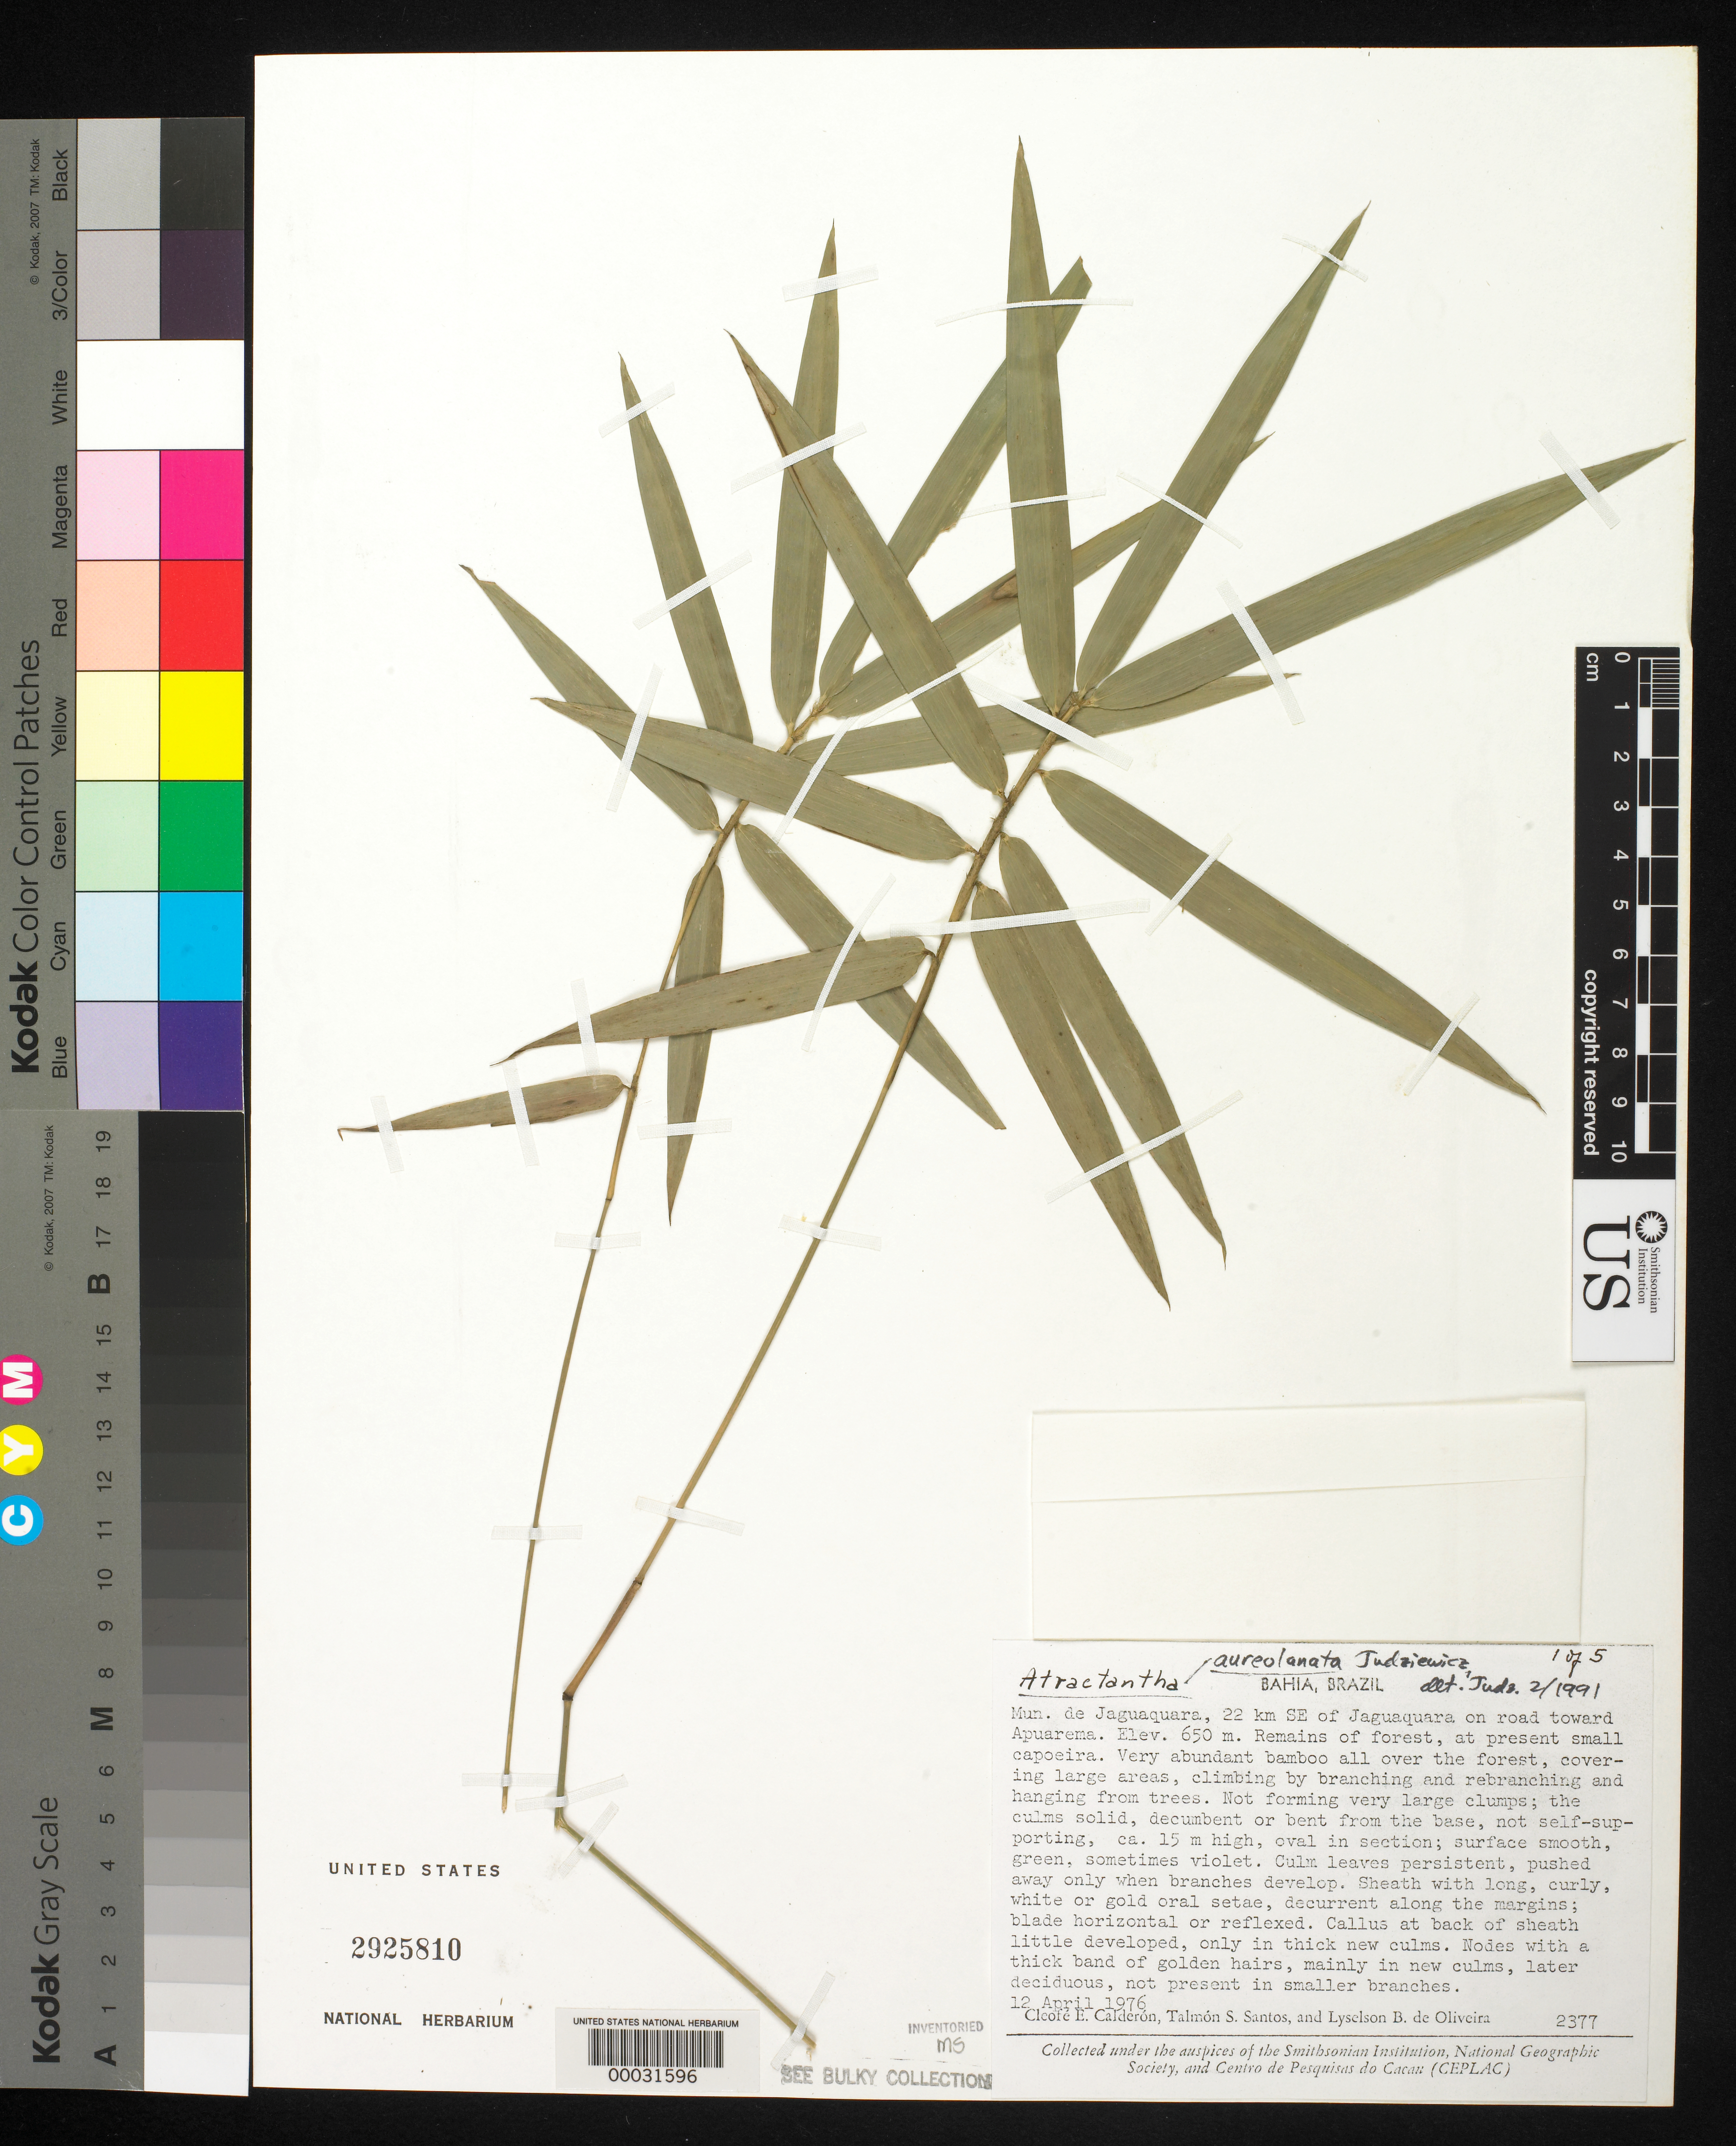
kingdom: Plantae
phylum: Tracheophyta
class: Liliopsida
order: Poales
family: Poaceae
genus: Atractantha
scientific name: Atractantha aureolanata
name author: Judz.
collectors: C. E. Calderón, T. S. Santos & L. de Oliveira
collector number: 2377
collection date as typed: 12 Apr 1976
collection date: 1976-04-12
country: Brazil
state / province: Bahia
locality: Jaguaquara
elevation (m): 650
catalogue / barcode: US 2925810